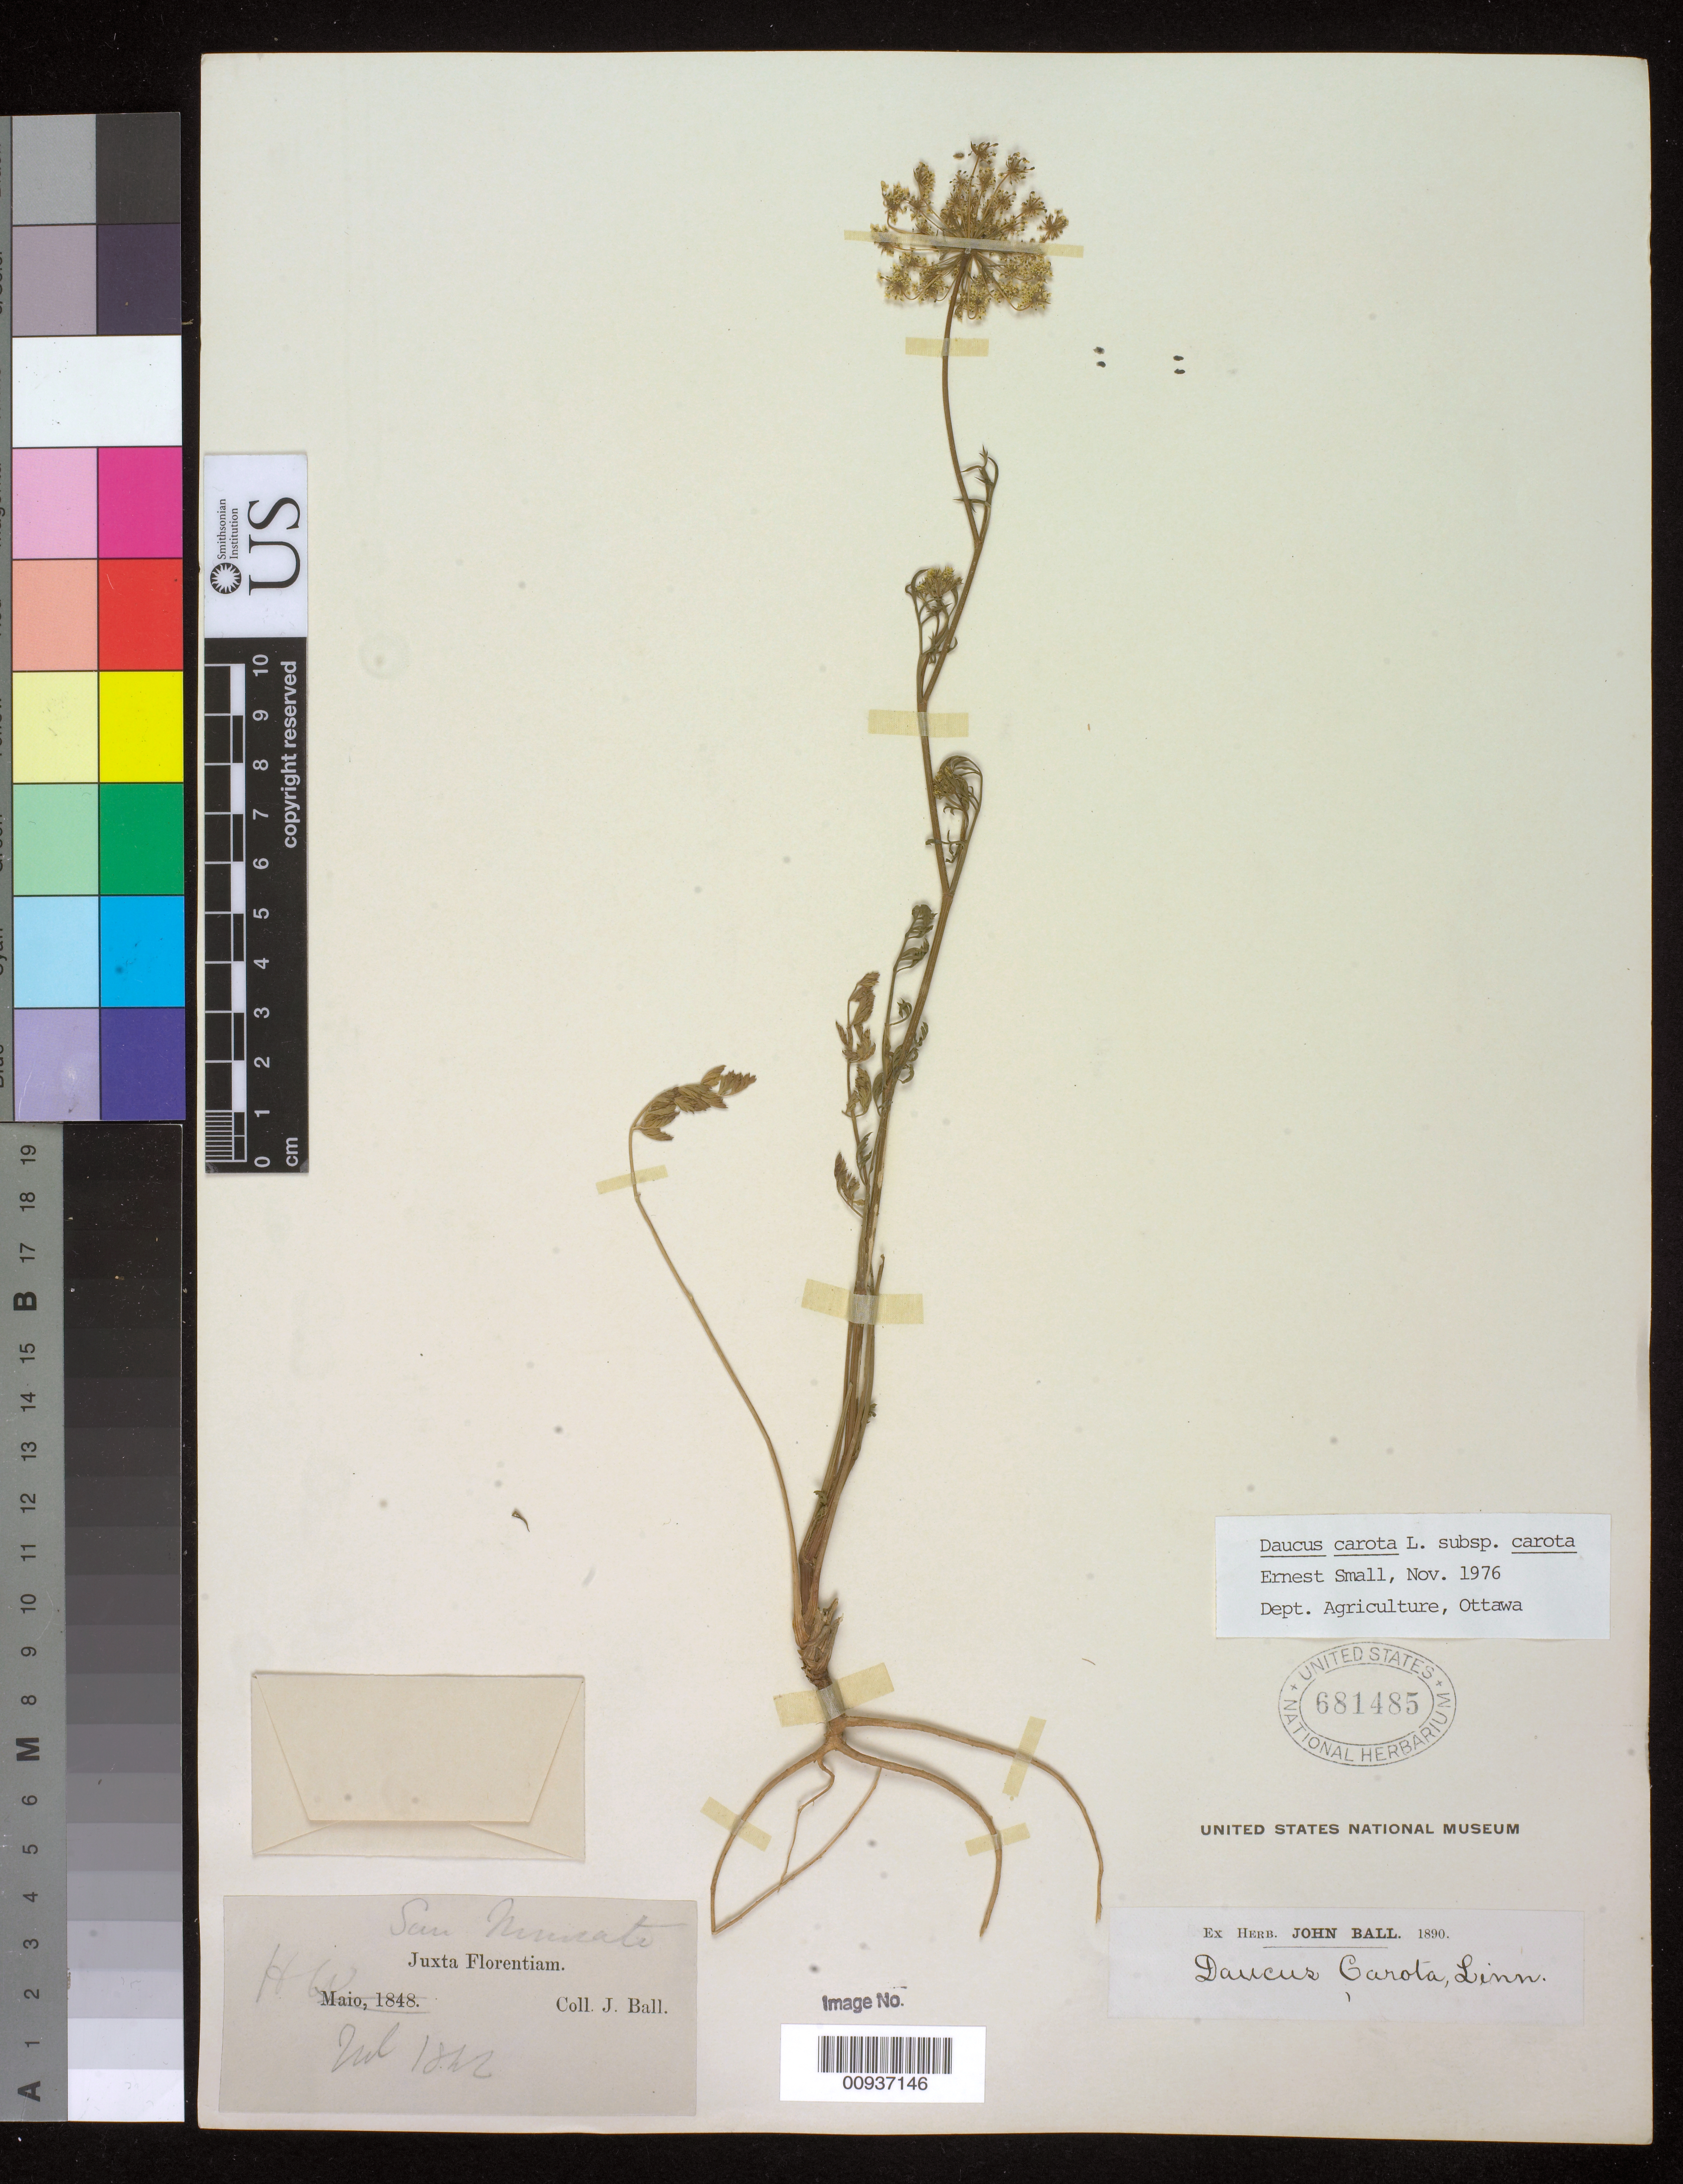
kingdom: Plantae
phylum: Tracheophyta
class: Magnoliopsida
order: Apiales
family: Apiaceae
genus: Daucus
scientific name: Daucus carota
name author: L.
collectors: J. Ball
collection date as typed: Jul 1842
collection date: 1842-07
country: Italy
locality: Juxta Florentiam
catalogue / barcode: US 681485